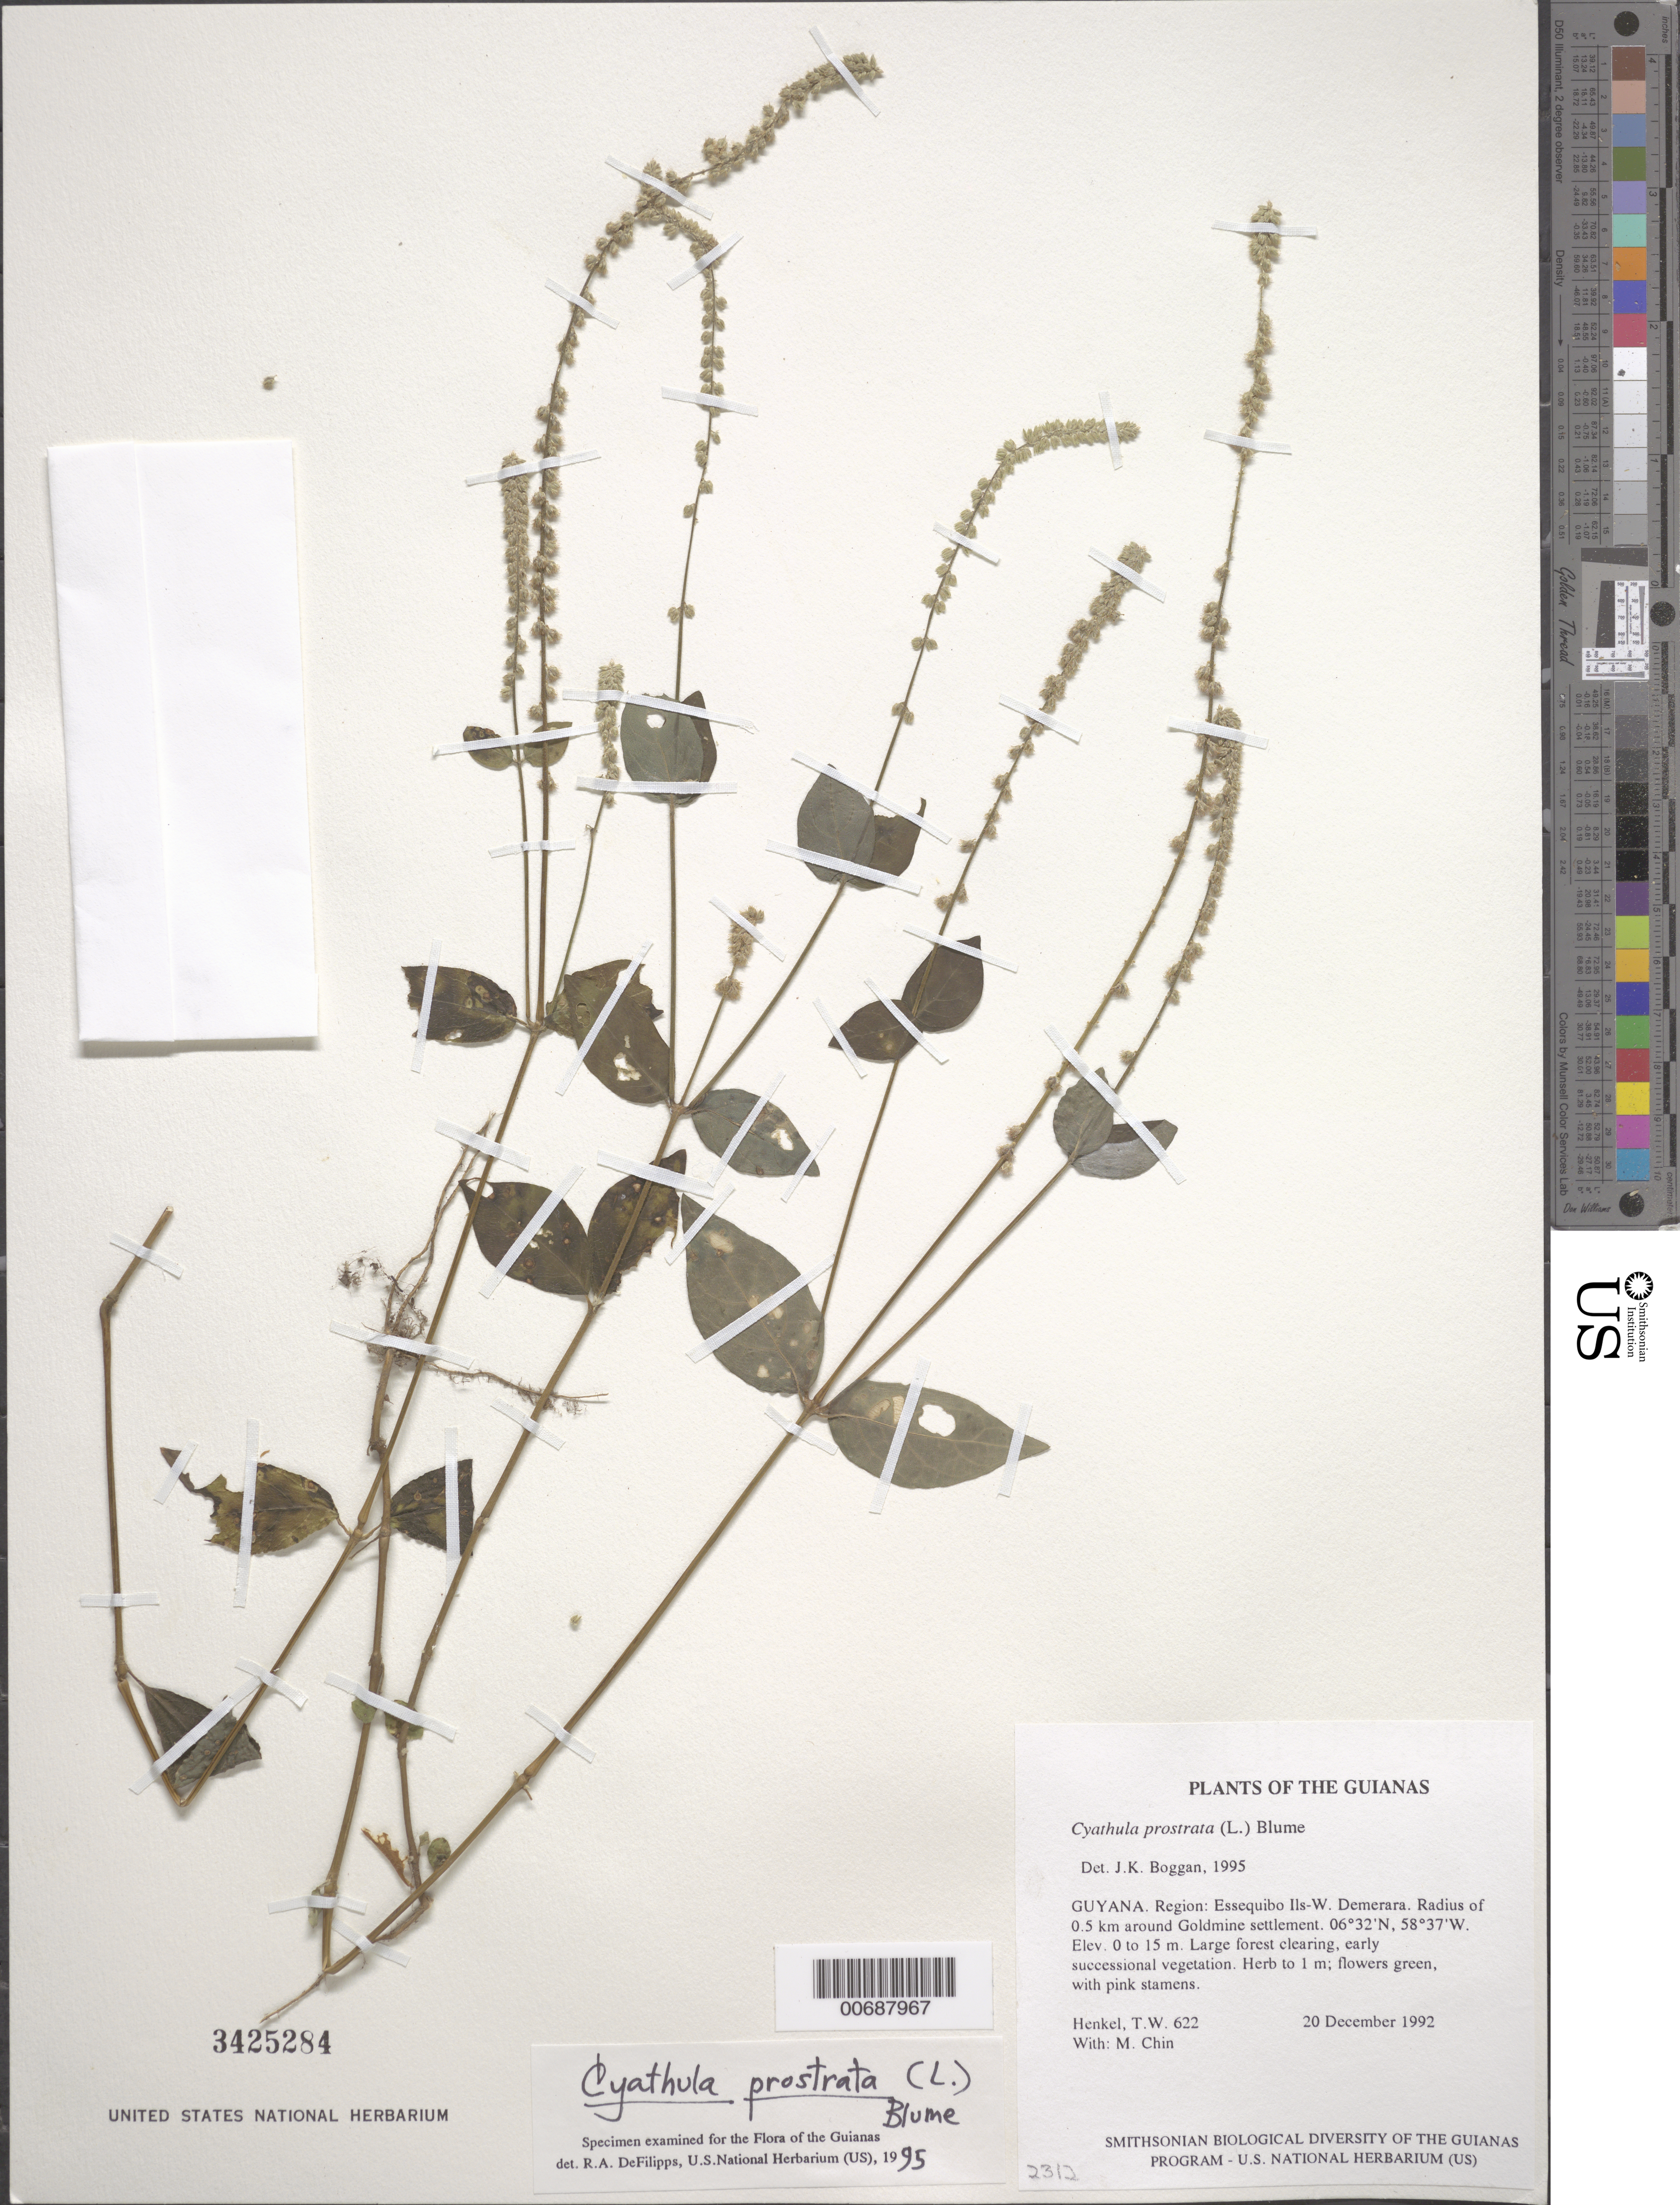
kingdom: Plantae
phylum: Tracheophyta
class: Magnoliopsida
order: Caryophyllales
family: Amaranthaceae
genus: Cyathula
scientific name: Cyathula prostrata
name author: (L.) Blume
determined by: Boggan, J. K., (US), NMNH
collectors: T. Henkel & M. Chin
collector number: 622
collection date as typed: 20 December 1992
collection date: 1992-12-20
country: Guyana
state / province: Essequibo Isl-W. Demerara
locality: Radius of 0.5 km around Goldmine settlement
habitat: Large forest clearing, early successional vegetation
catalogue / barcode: US 3425284